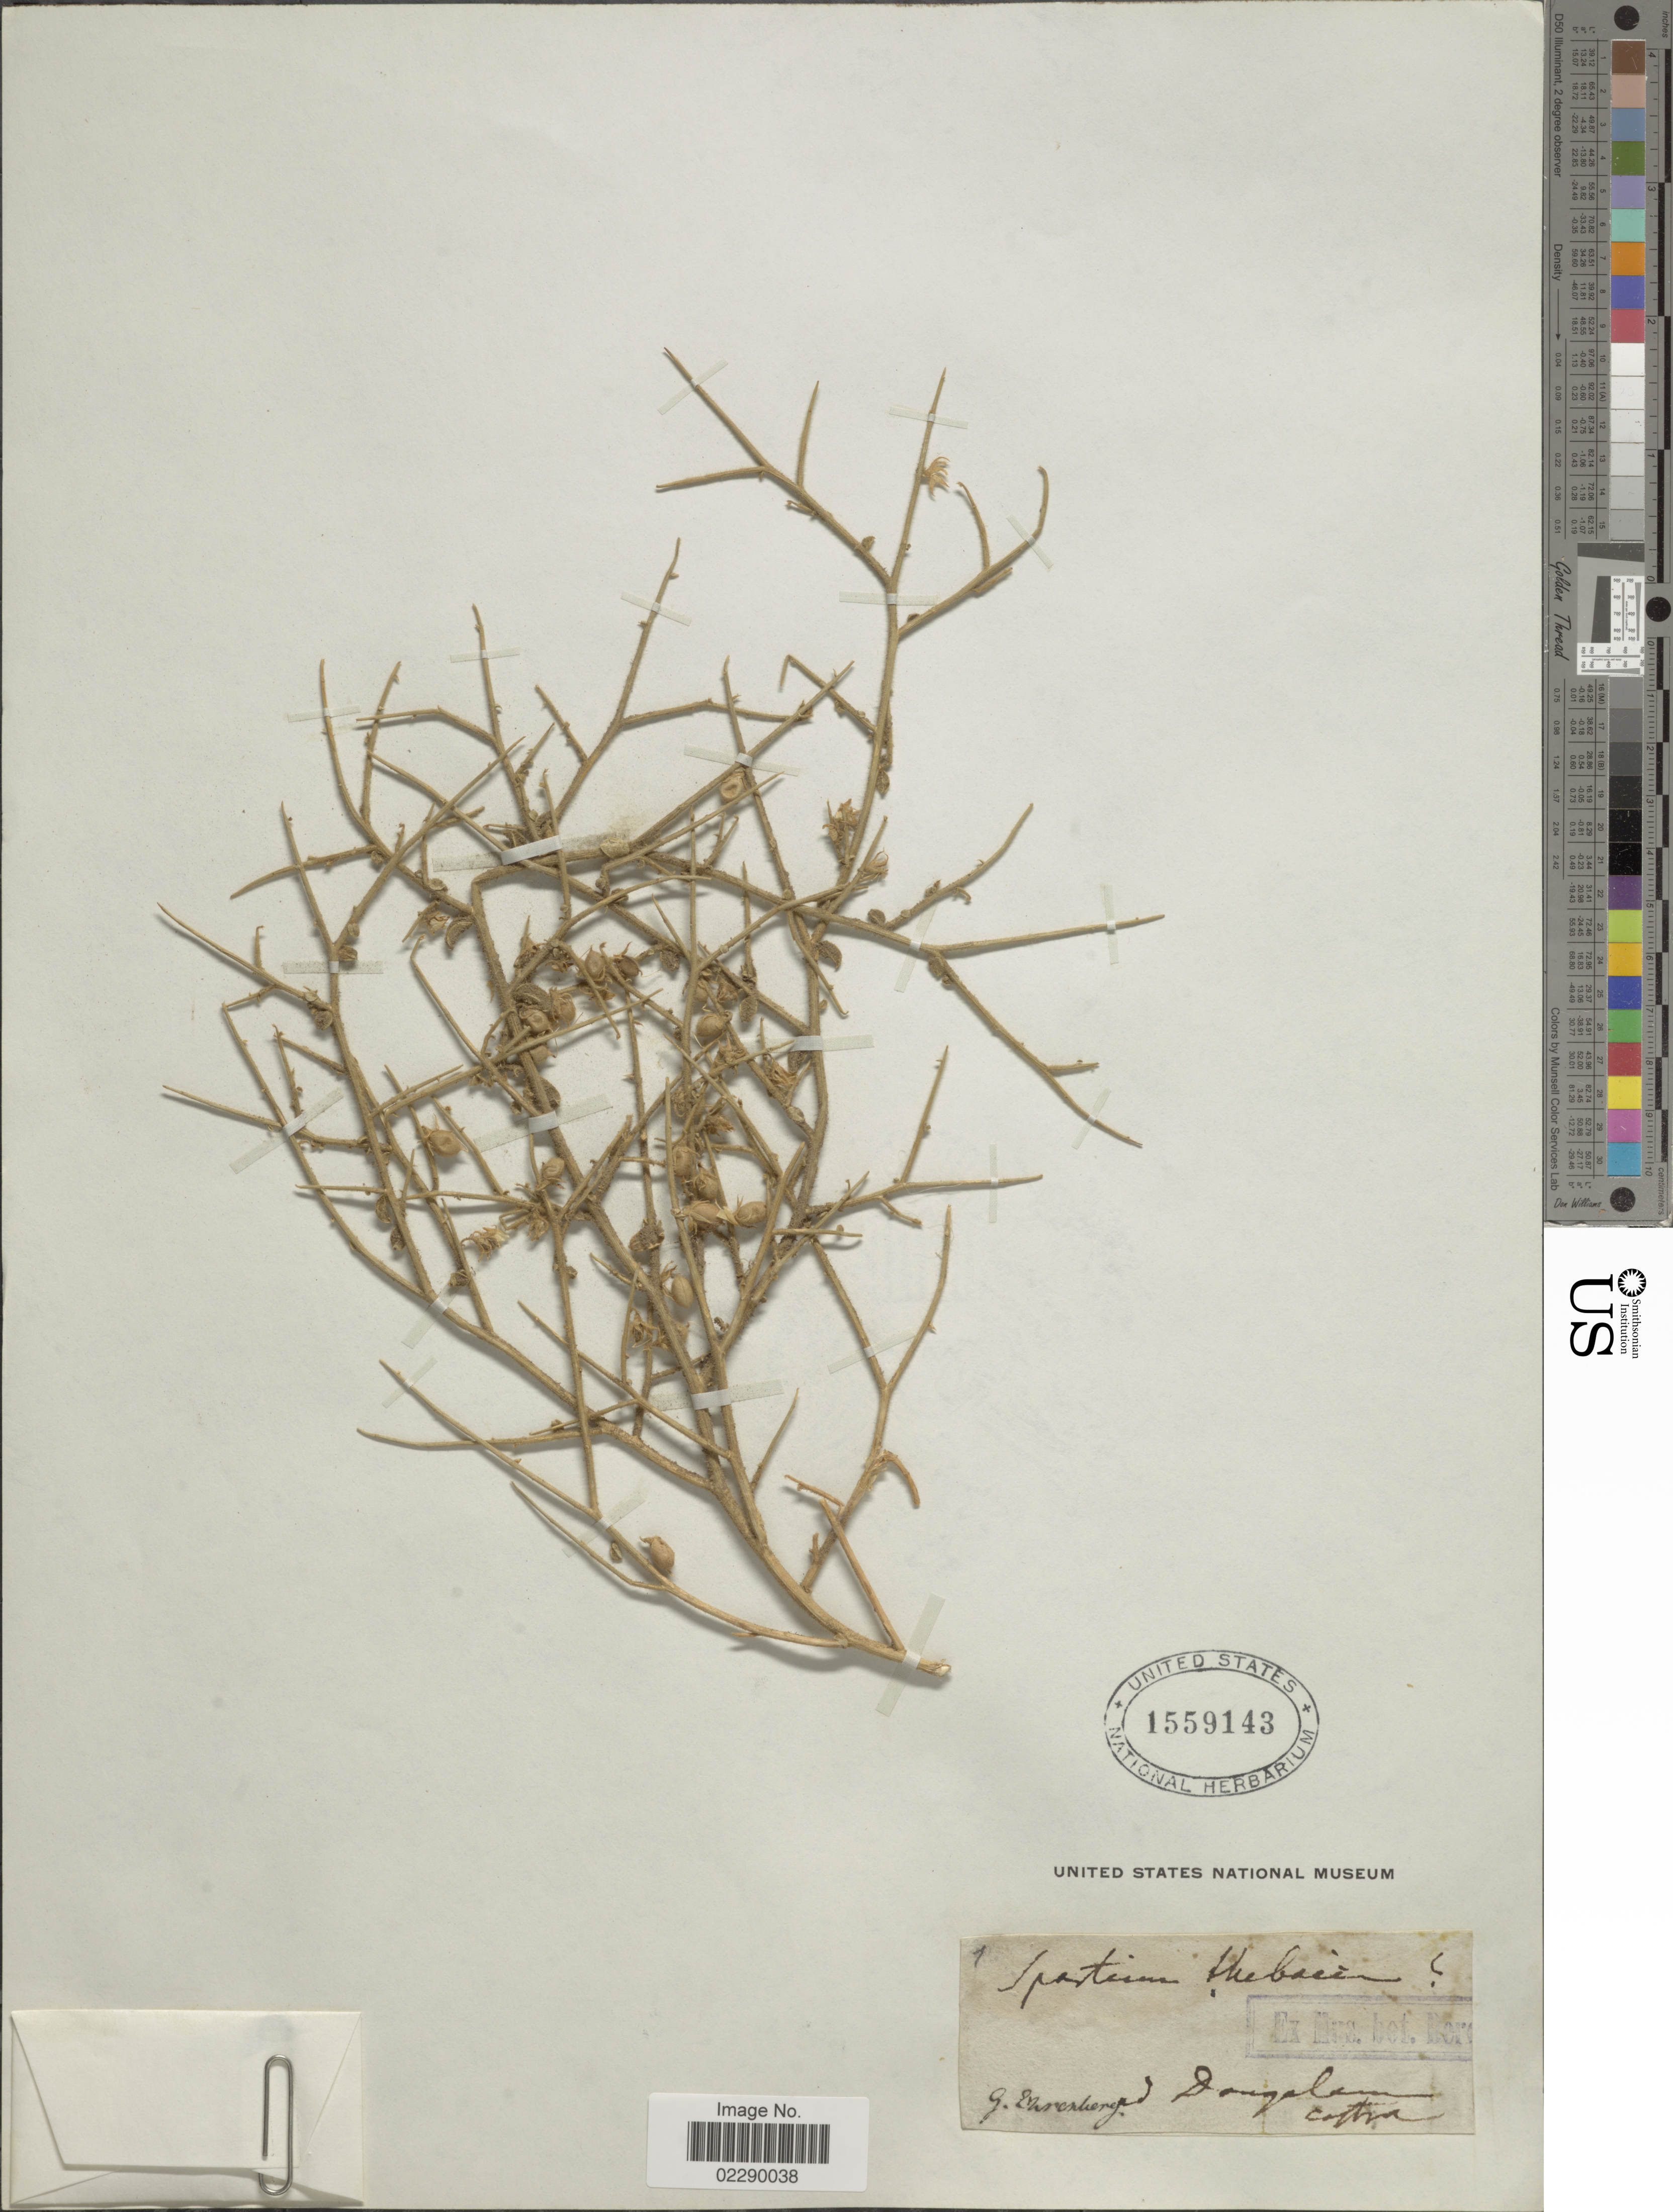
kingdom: Plantae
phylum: Tracheophyta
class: Magnoliopsida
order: Fabales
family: Fabaceae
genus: Spartium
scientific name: Spartium thebaicum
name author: Delile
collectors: G. Ehrenberg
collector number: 7*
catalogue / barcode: US 1559143